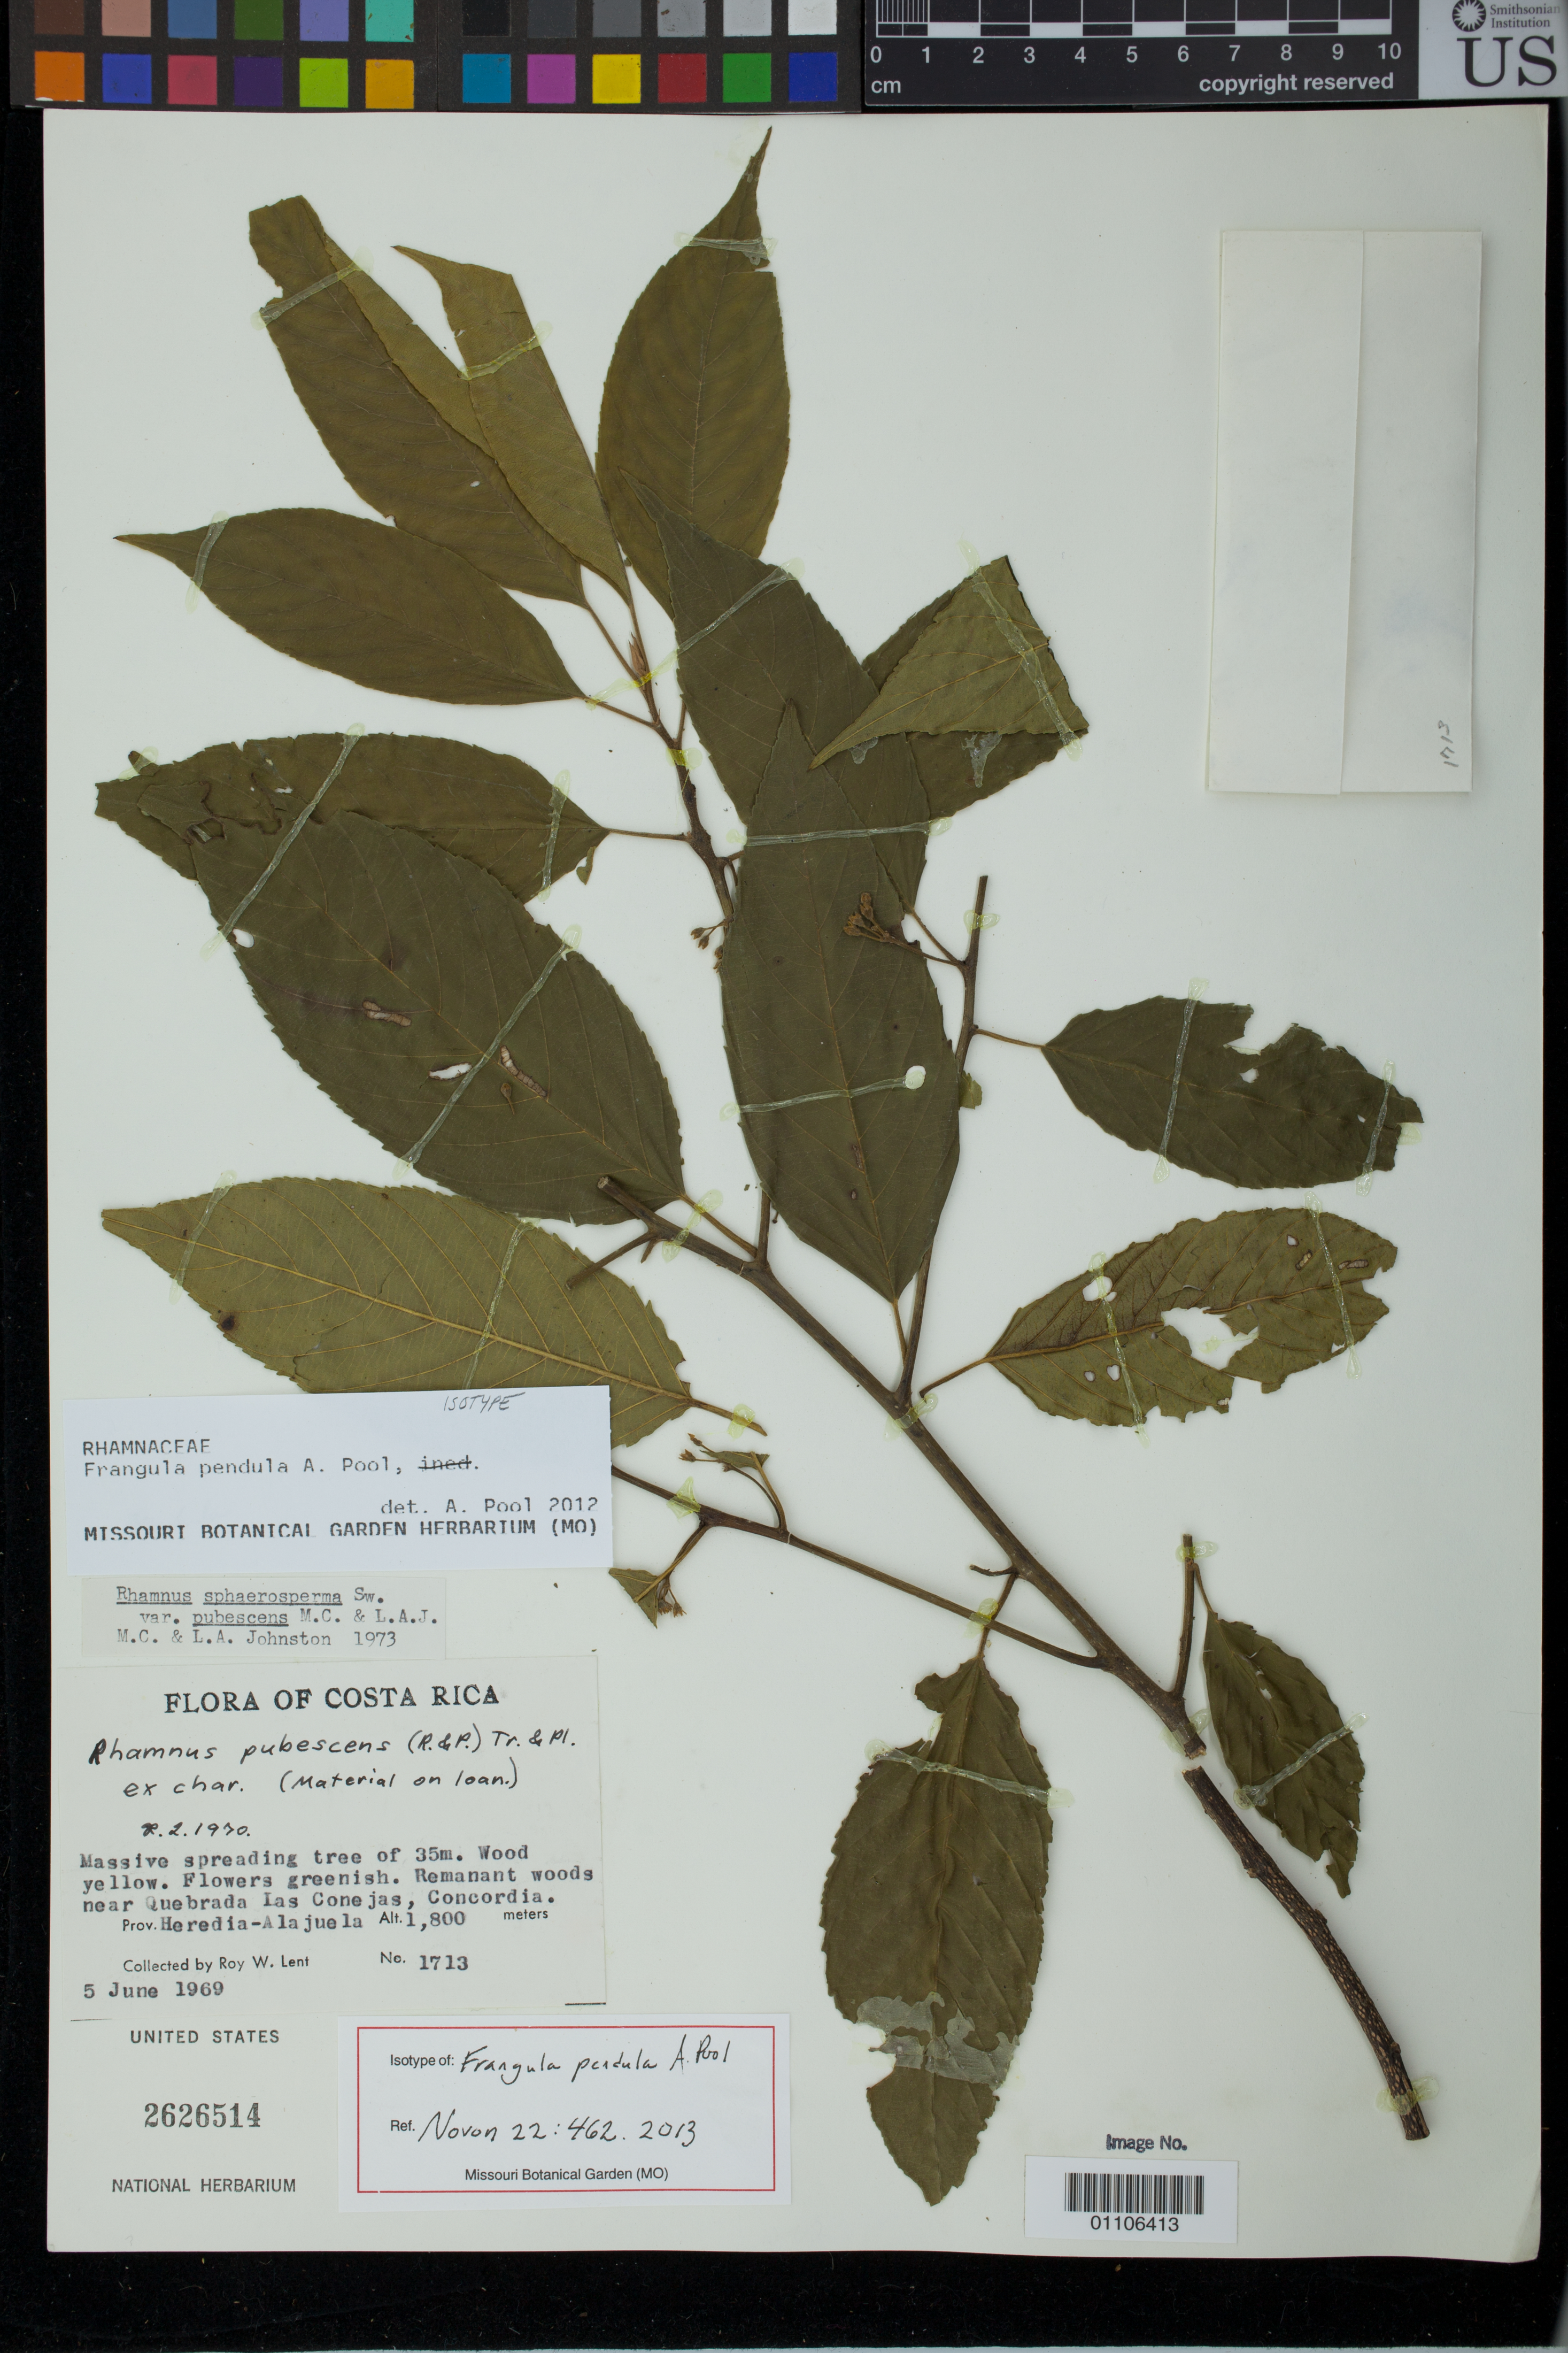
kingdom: Plantae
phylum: Tracheophyta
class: Magnoliopsida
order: Rosales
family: Rhamnaceae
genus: Frangula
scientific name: Frangula pendula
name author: A. Pool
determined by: Pool, A., (MO), Missouri Botanical Garden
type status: Isotype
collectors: R. W. Lent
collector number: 1713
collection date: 1969-06-05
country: Costa Rica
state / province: Alajuela/Heredia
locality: Near Quebrada Las Conejas, Concordia, Prov. Heredia-Alajuela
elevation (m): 1800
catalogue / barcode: US 2626514